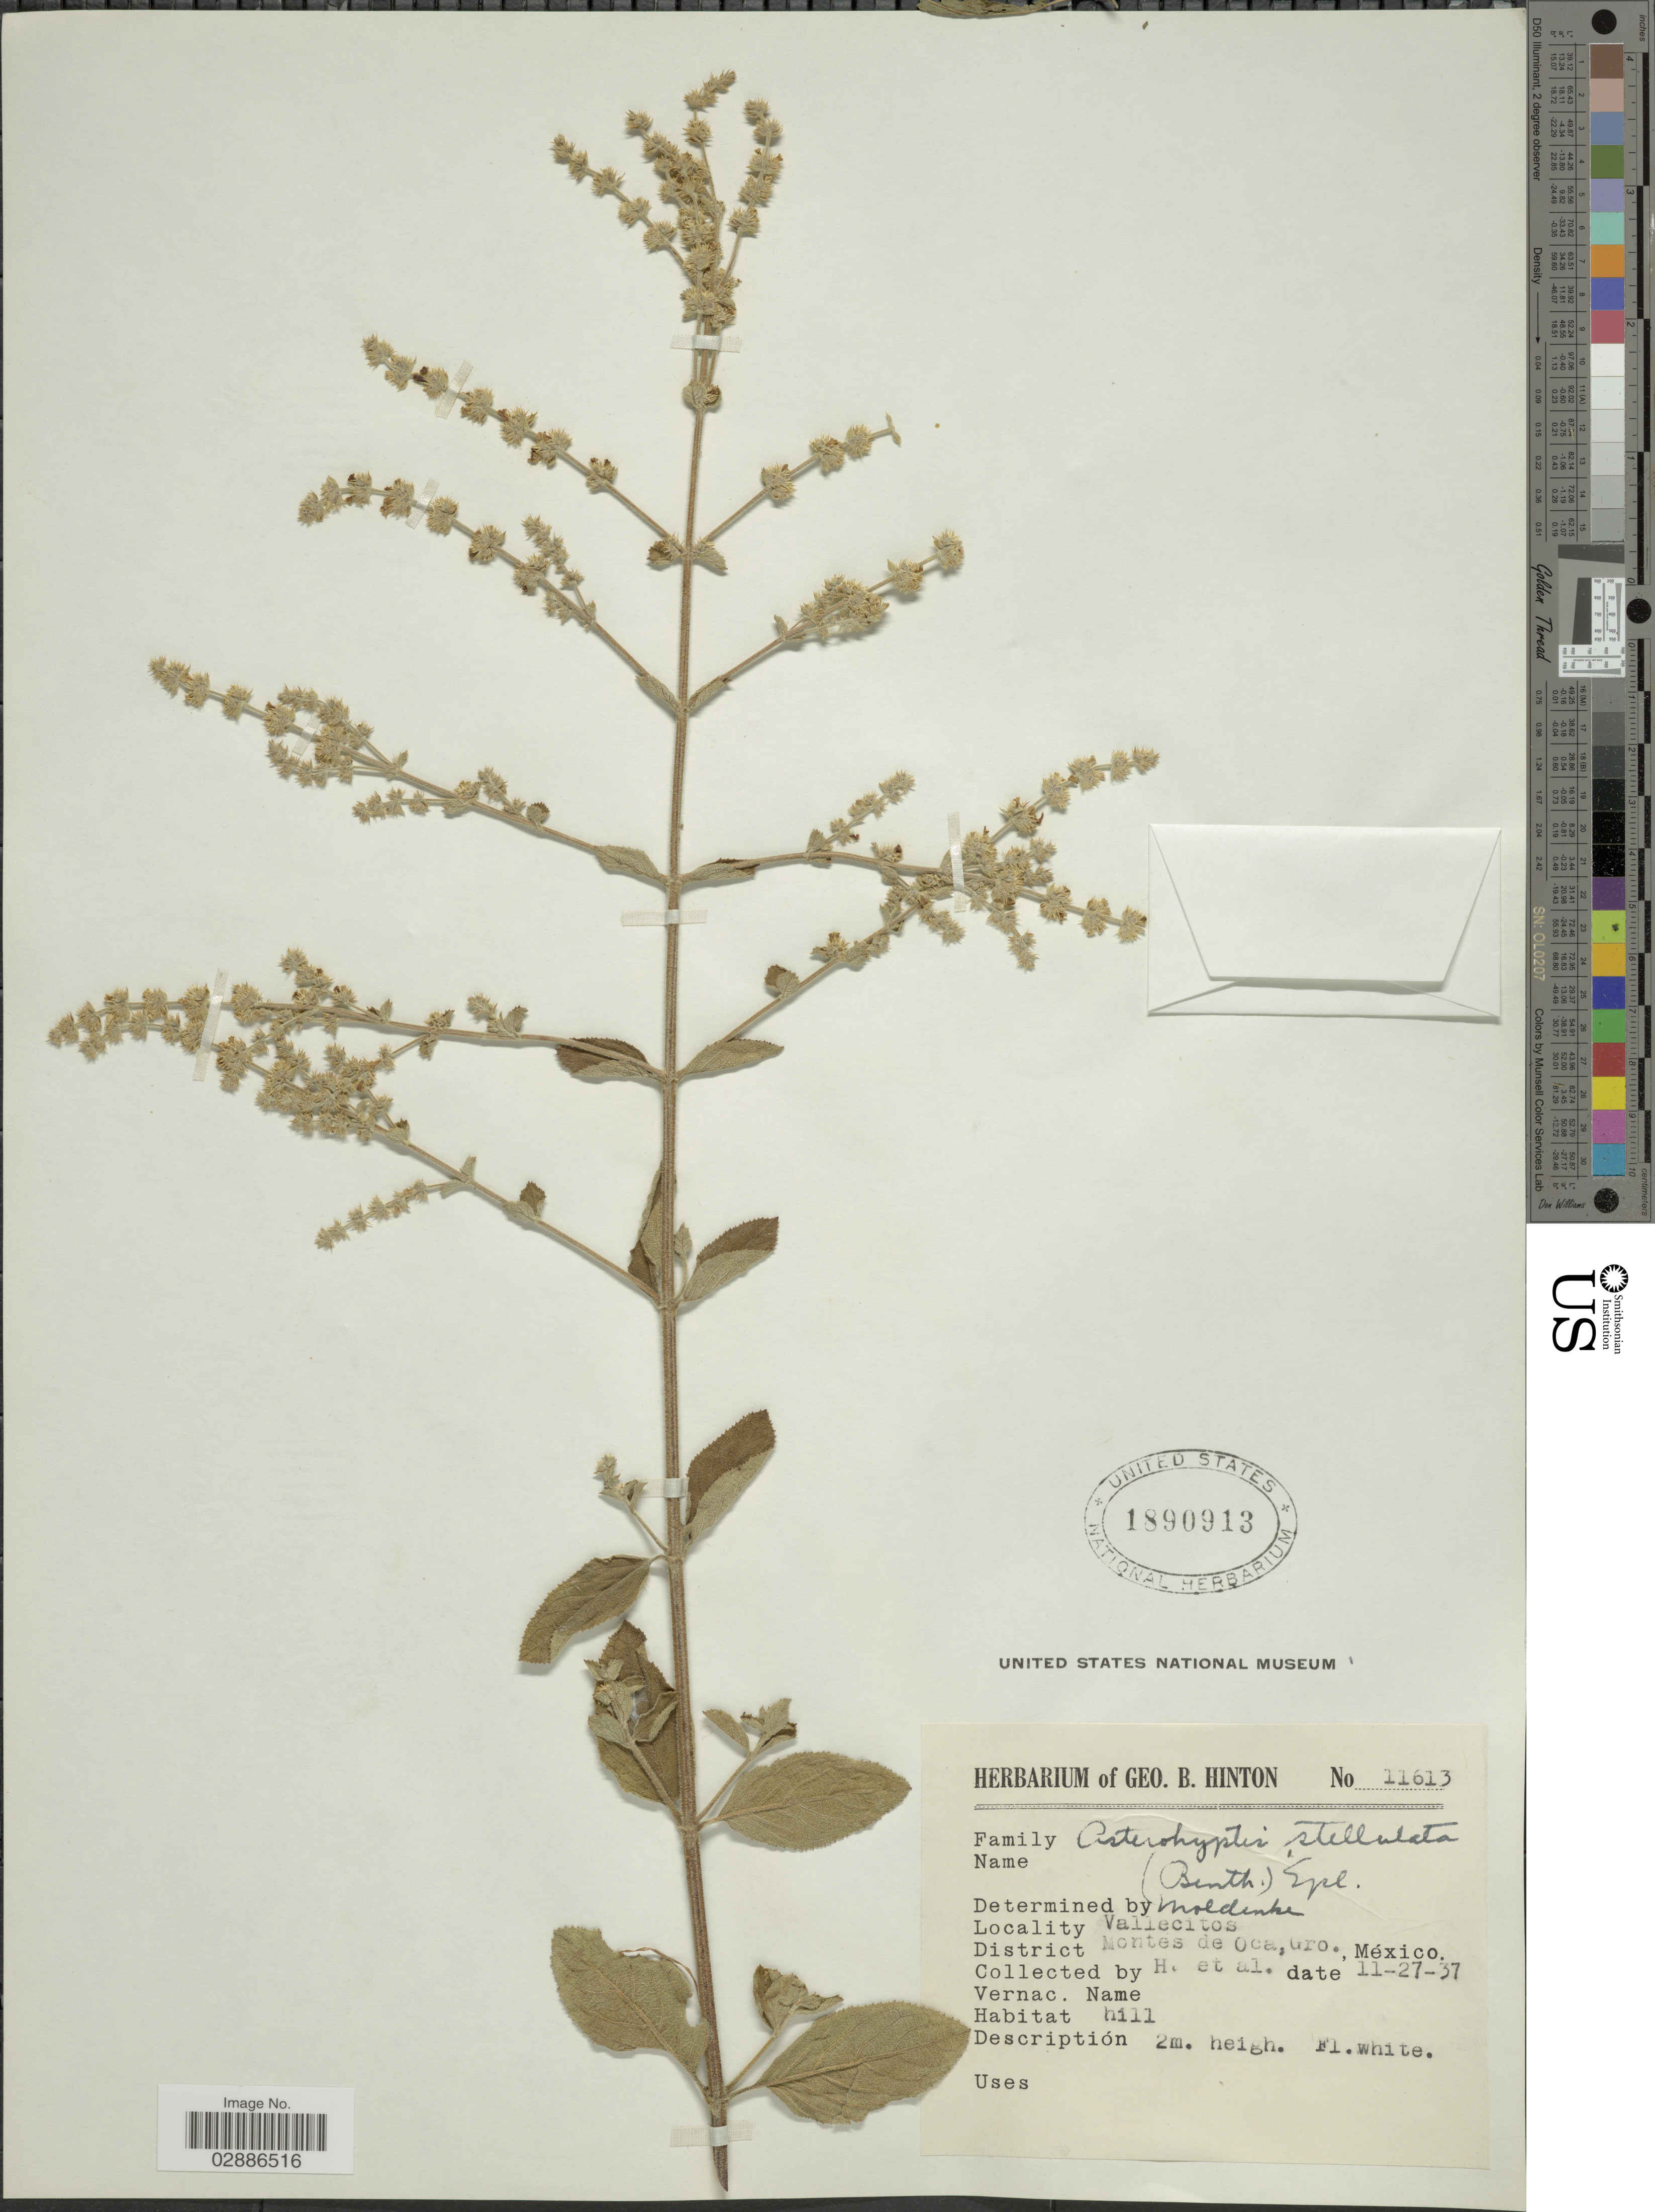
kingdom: Plantae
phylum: Tracheophyta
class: Magnoliopsida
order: Lamiales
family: Lamiaceae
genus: Asterohyptis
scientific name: Asterohyptis stellulata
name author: (Benth.) Epling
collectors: G. B. Hinton & et al.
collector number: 11613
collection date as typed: Transcribed d/m/y: 27/11/37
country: Mexico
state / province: Guerrero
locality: Vallecitos, District Montes de Oca, Gro., México.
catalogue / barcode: US 1890913